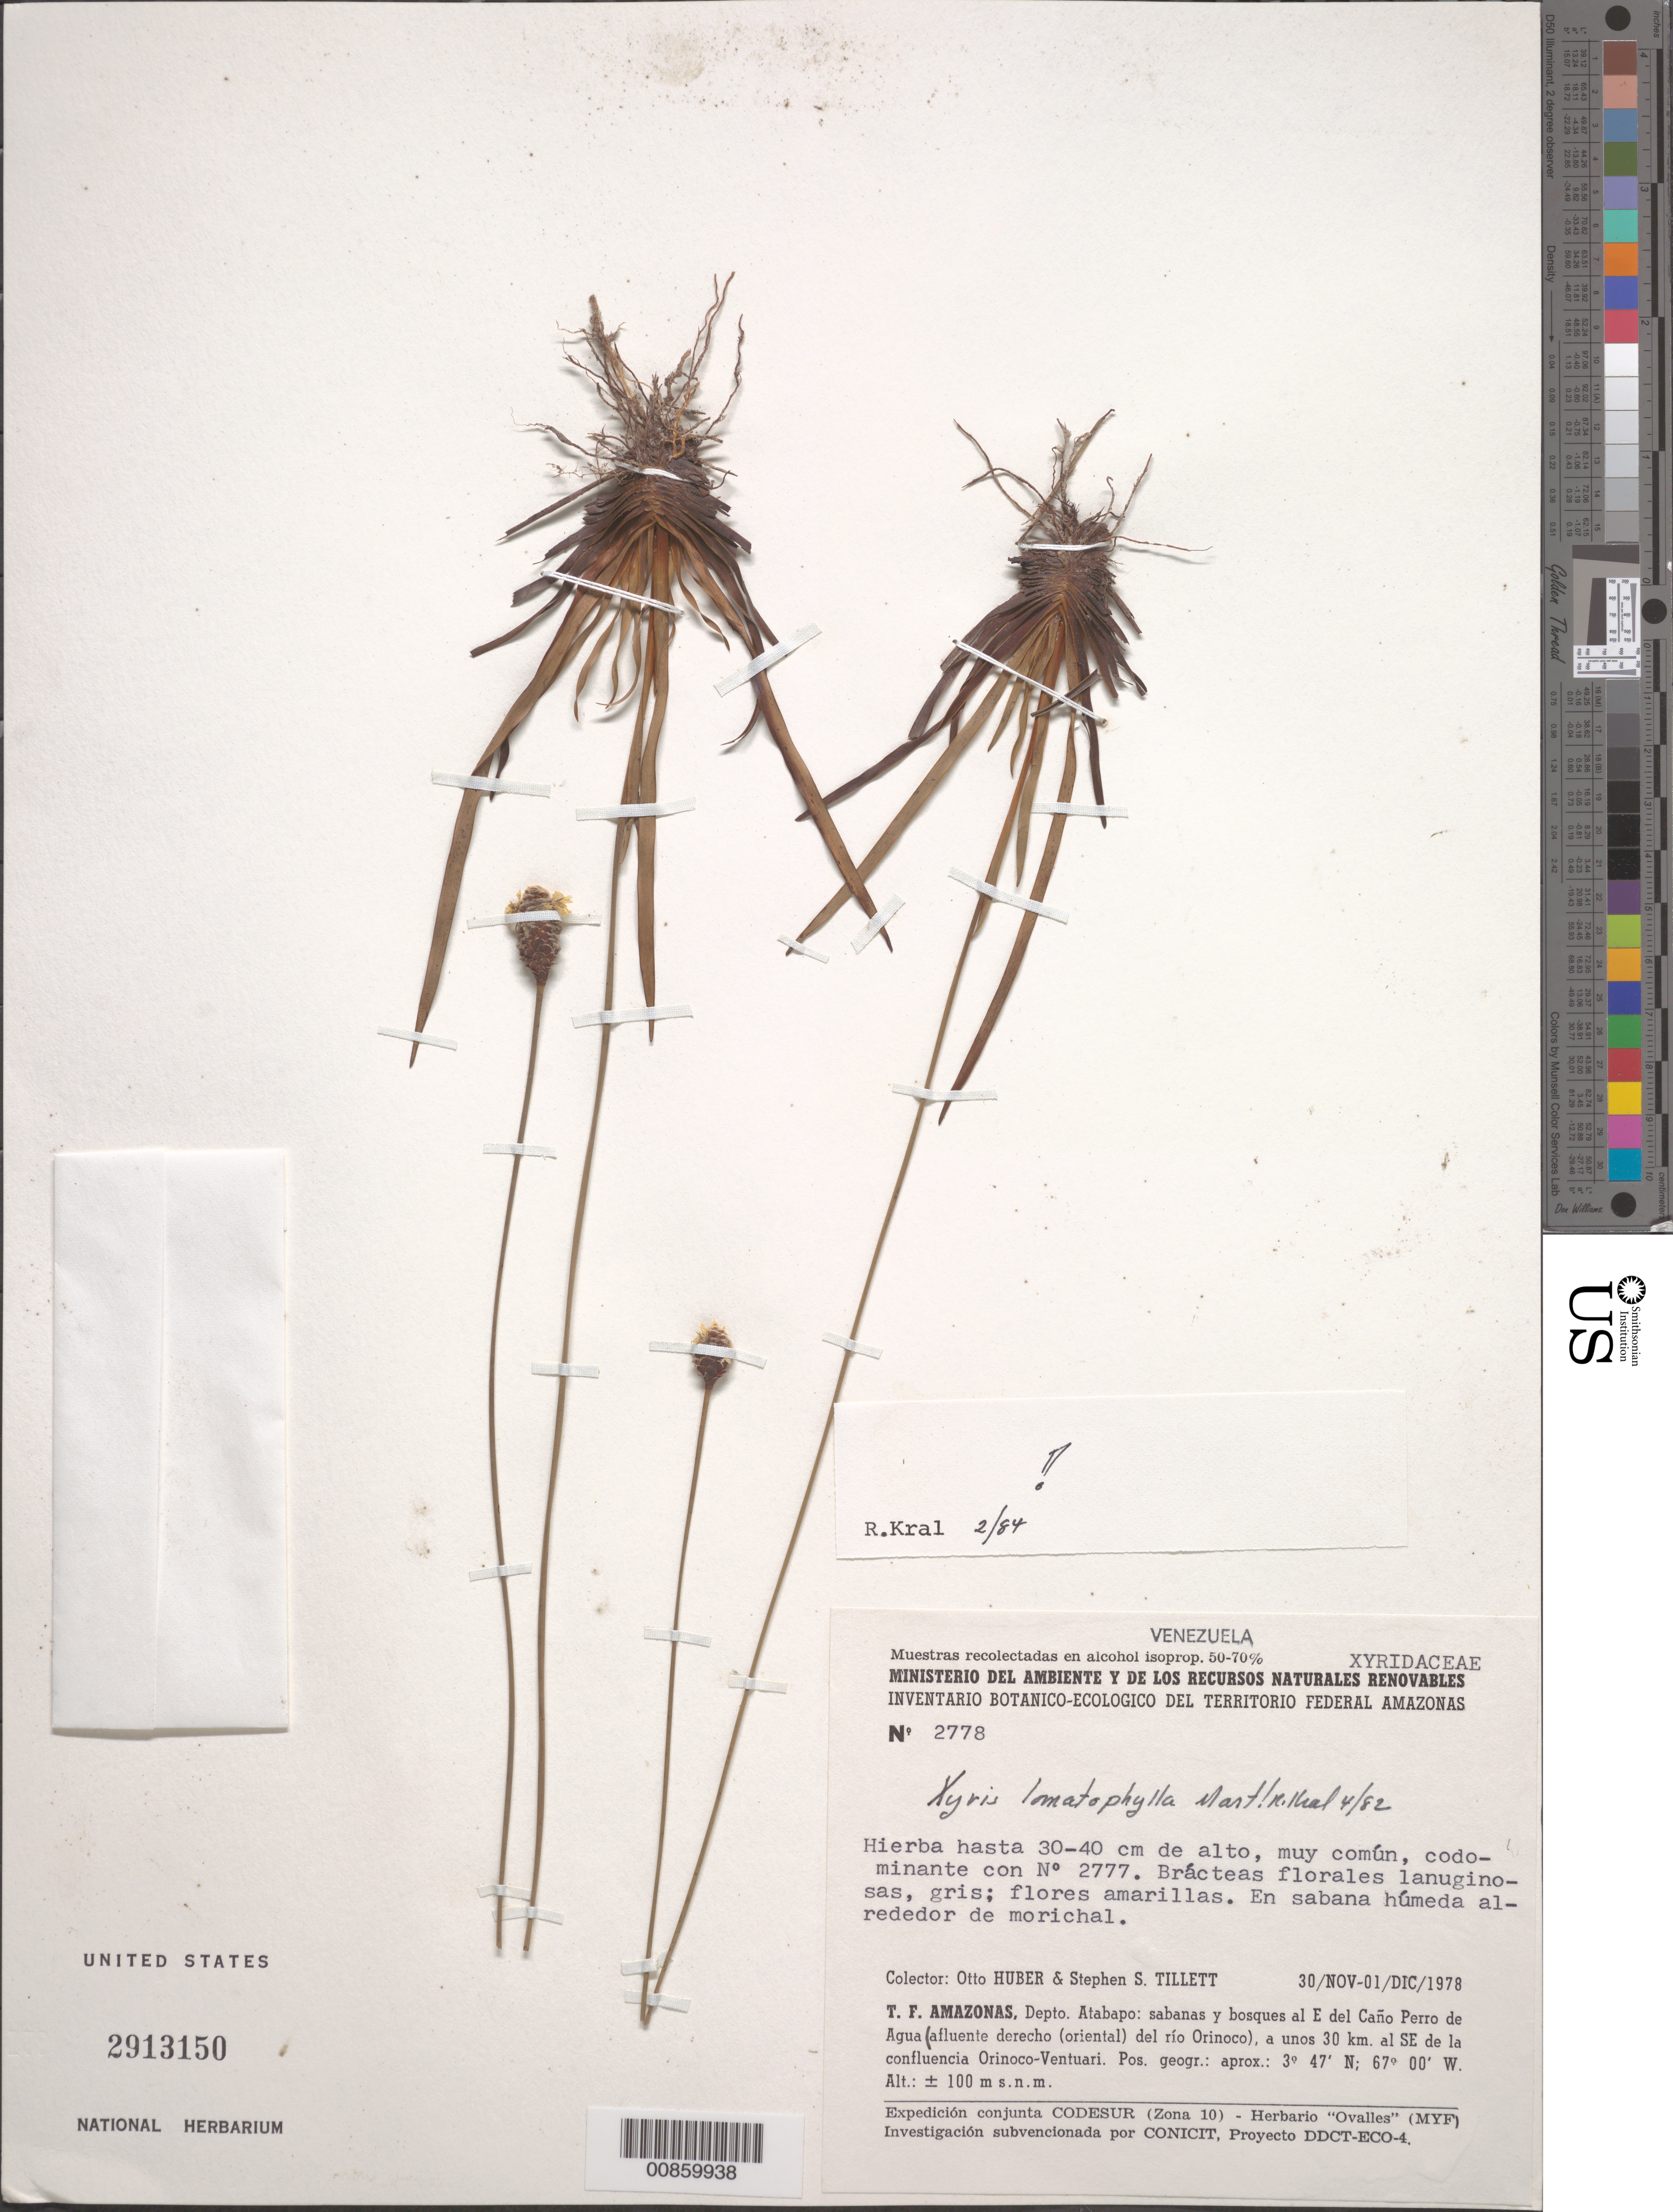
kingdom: Plantae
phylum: Tracheophyta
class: Liliopsida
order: Poales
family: Xyridaceae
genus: Xyris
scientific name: Xyris lomatophylla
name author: Mart.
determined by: Kral, Robert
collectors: O. Huber & S. S. Tillett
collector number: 2778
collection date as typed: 30-Nov-78 to 1-Dec-78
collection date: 1978-11-30/1978-12-01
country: Venezuela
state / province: Amazonas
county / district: Atabapo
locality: E del Caño Perro de Agua, 30 km SE de la confluencia Orinoco-Ventuari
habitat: Sabana húmeda alrededor de morichal; bosques.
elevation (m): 100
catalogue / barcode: US 2913150